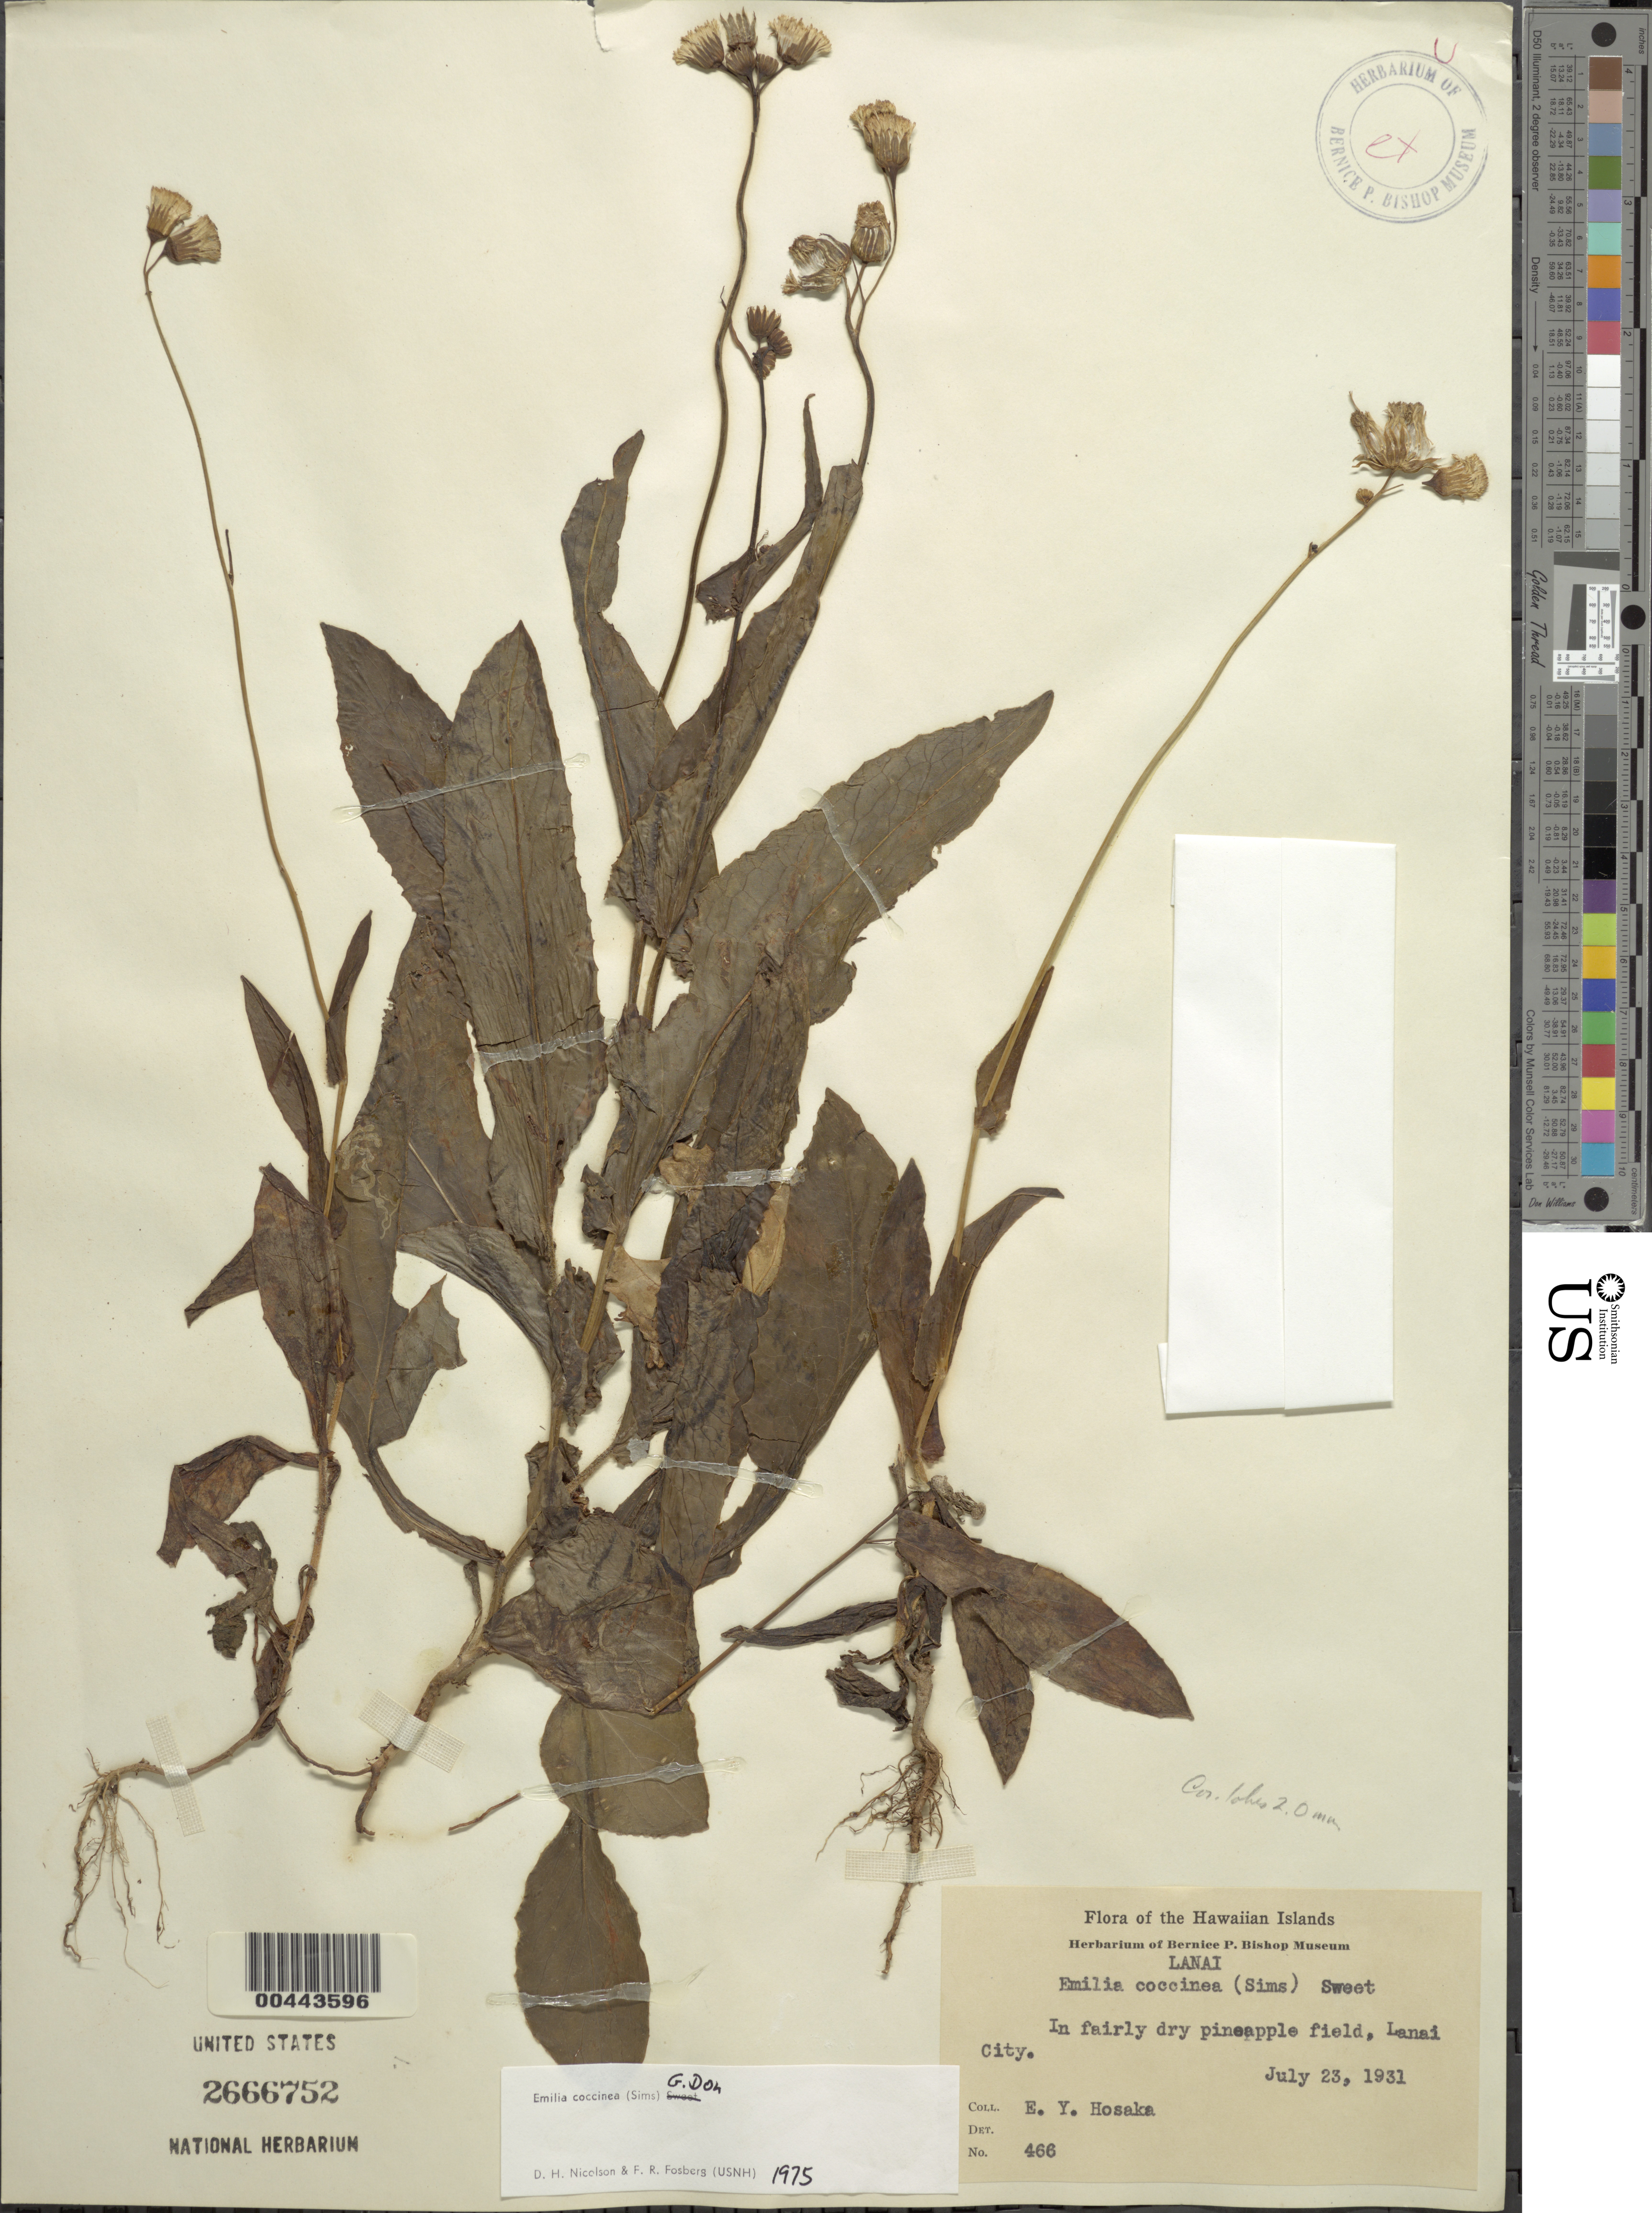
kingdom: Plantae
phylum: Tracheophyta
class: Magnoliopsida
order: Asterales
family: Asteraceae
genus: Emilia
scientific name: Emilia coccinea (Sims) Sweet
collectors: E. Y. Hosaka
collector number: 466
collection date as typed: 23 Jul 1931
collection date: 1931-07-23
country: United States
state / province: Hawaii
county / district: Maui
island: Lana'i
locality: Lanai City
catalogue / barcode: US 2666752